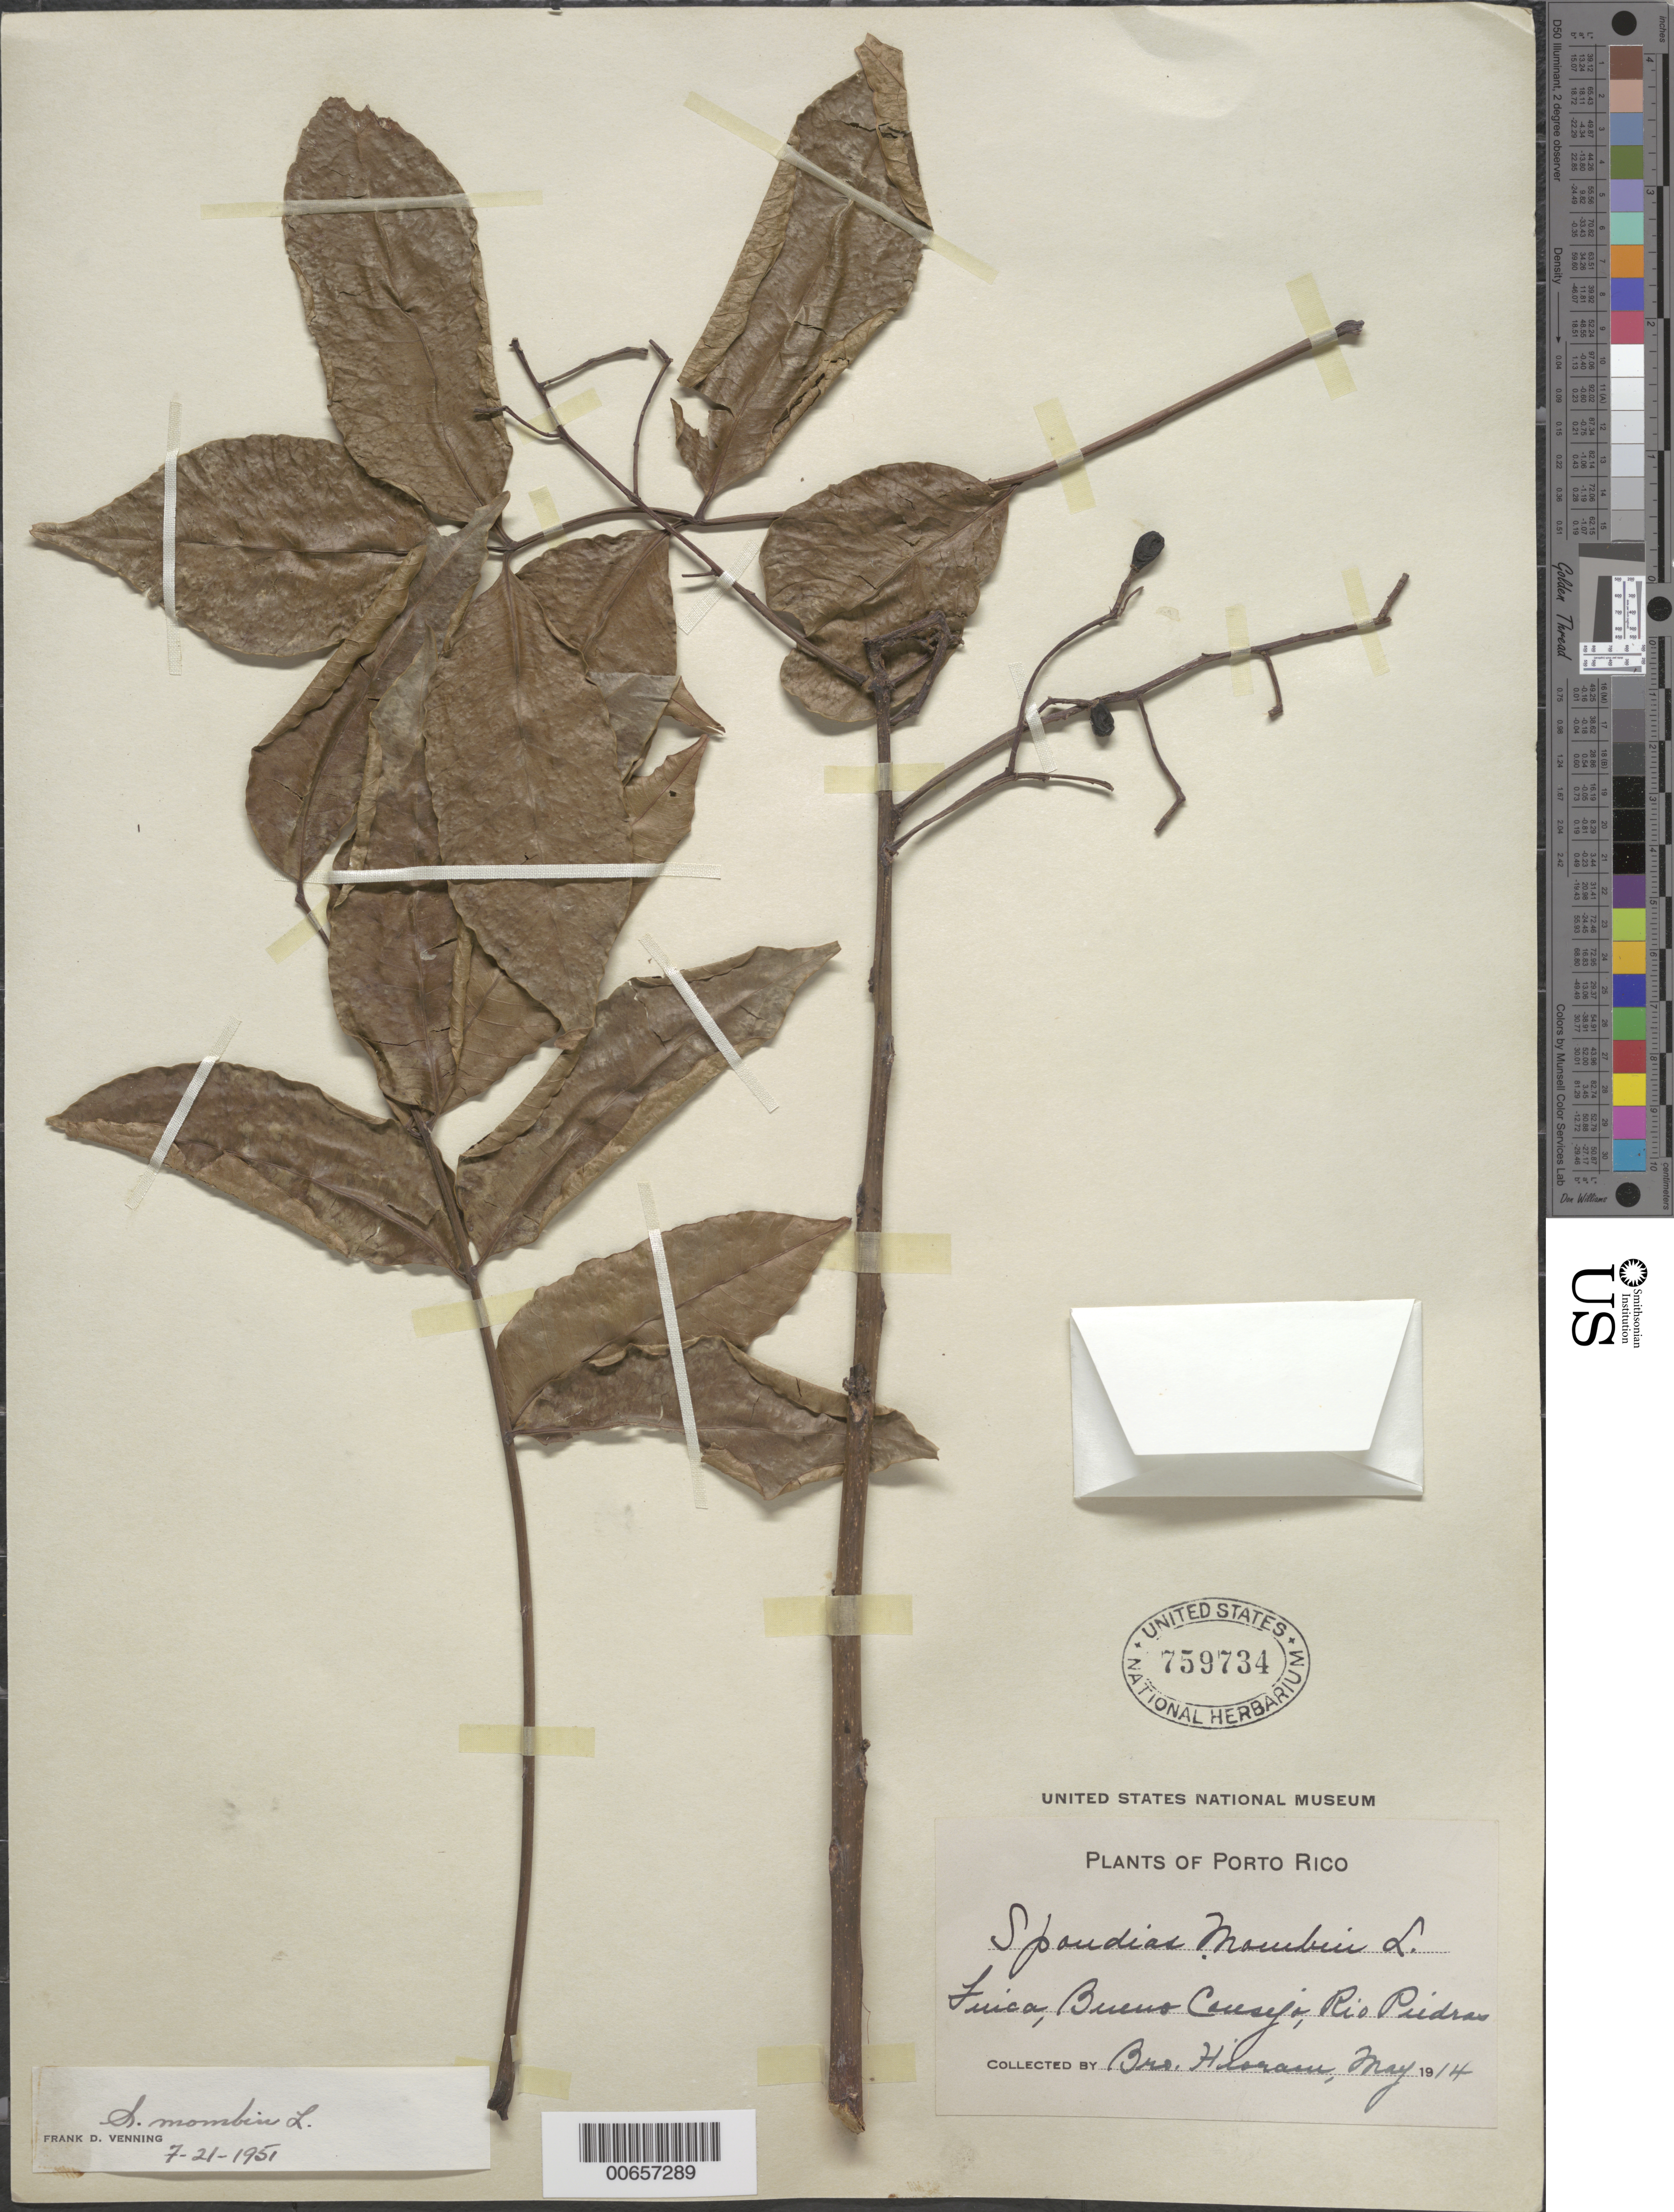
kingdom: Plantae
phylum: Tracheophyta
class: Magnoliopsida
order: Sapindales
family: Anacardiaceae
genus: Spondias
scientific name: Spondias mombin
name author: L.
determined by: Venning, F. D.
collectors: Bro. Hioram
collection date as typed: May 1914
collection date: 1914-05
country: Puerto Rico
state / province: San Juan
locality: Finca, Buen Consejo, Río Piedras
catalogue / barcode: US 759734